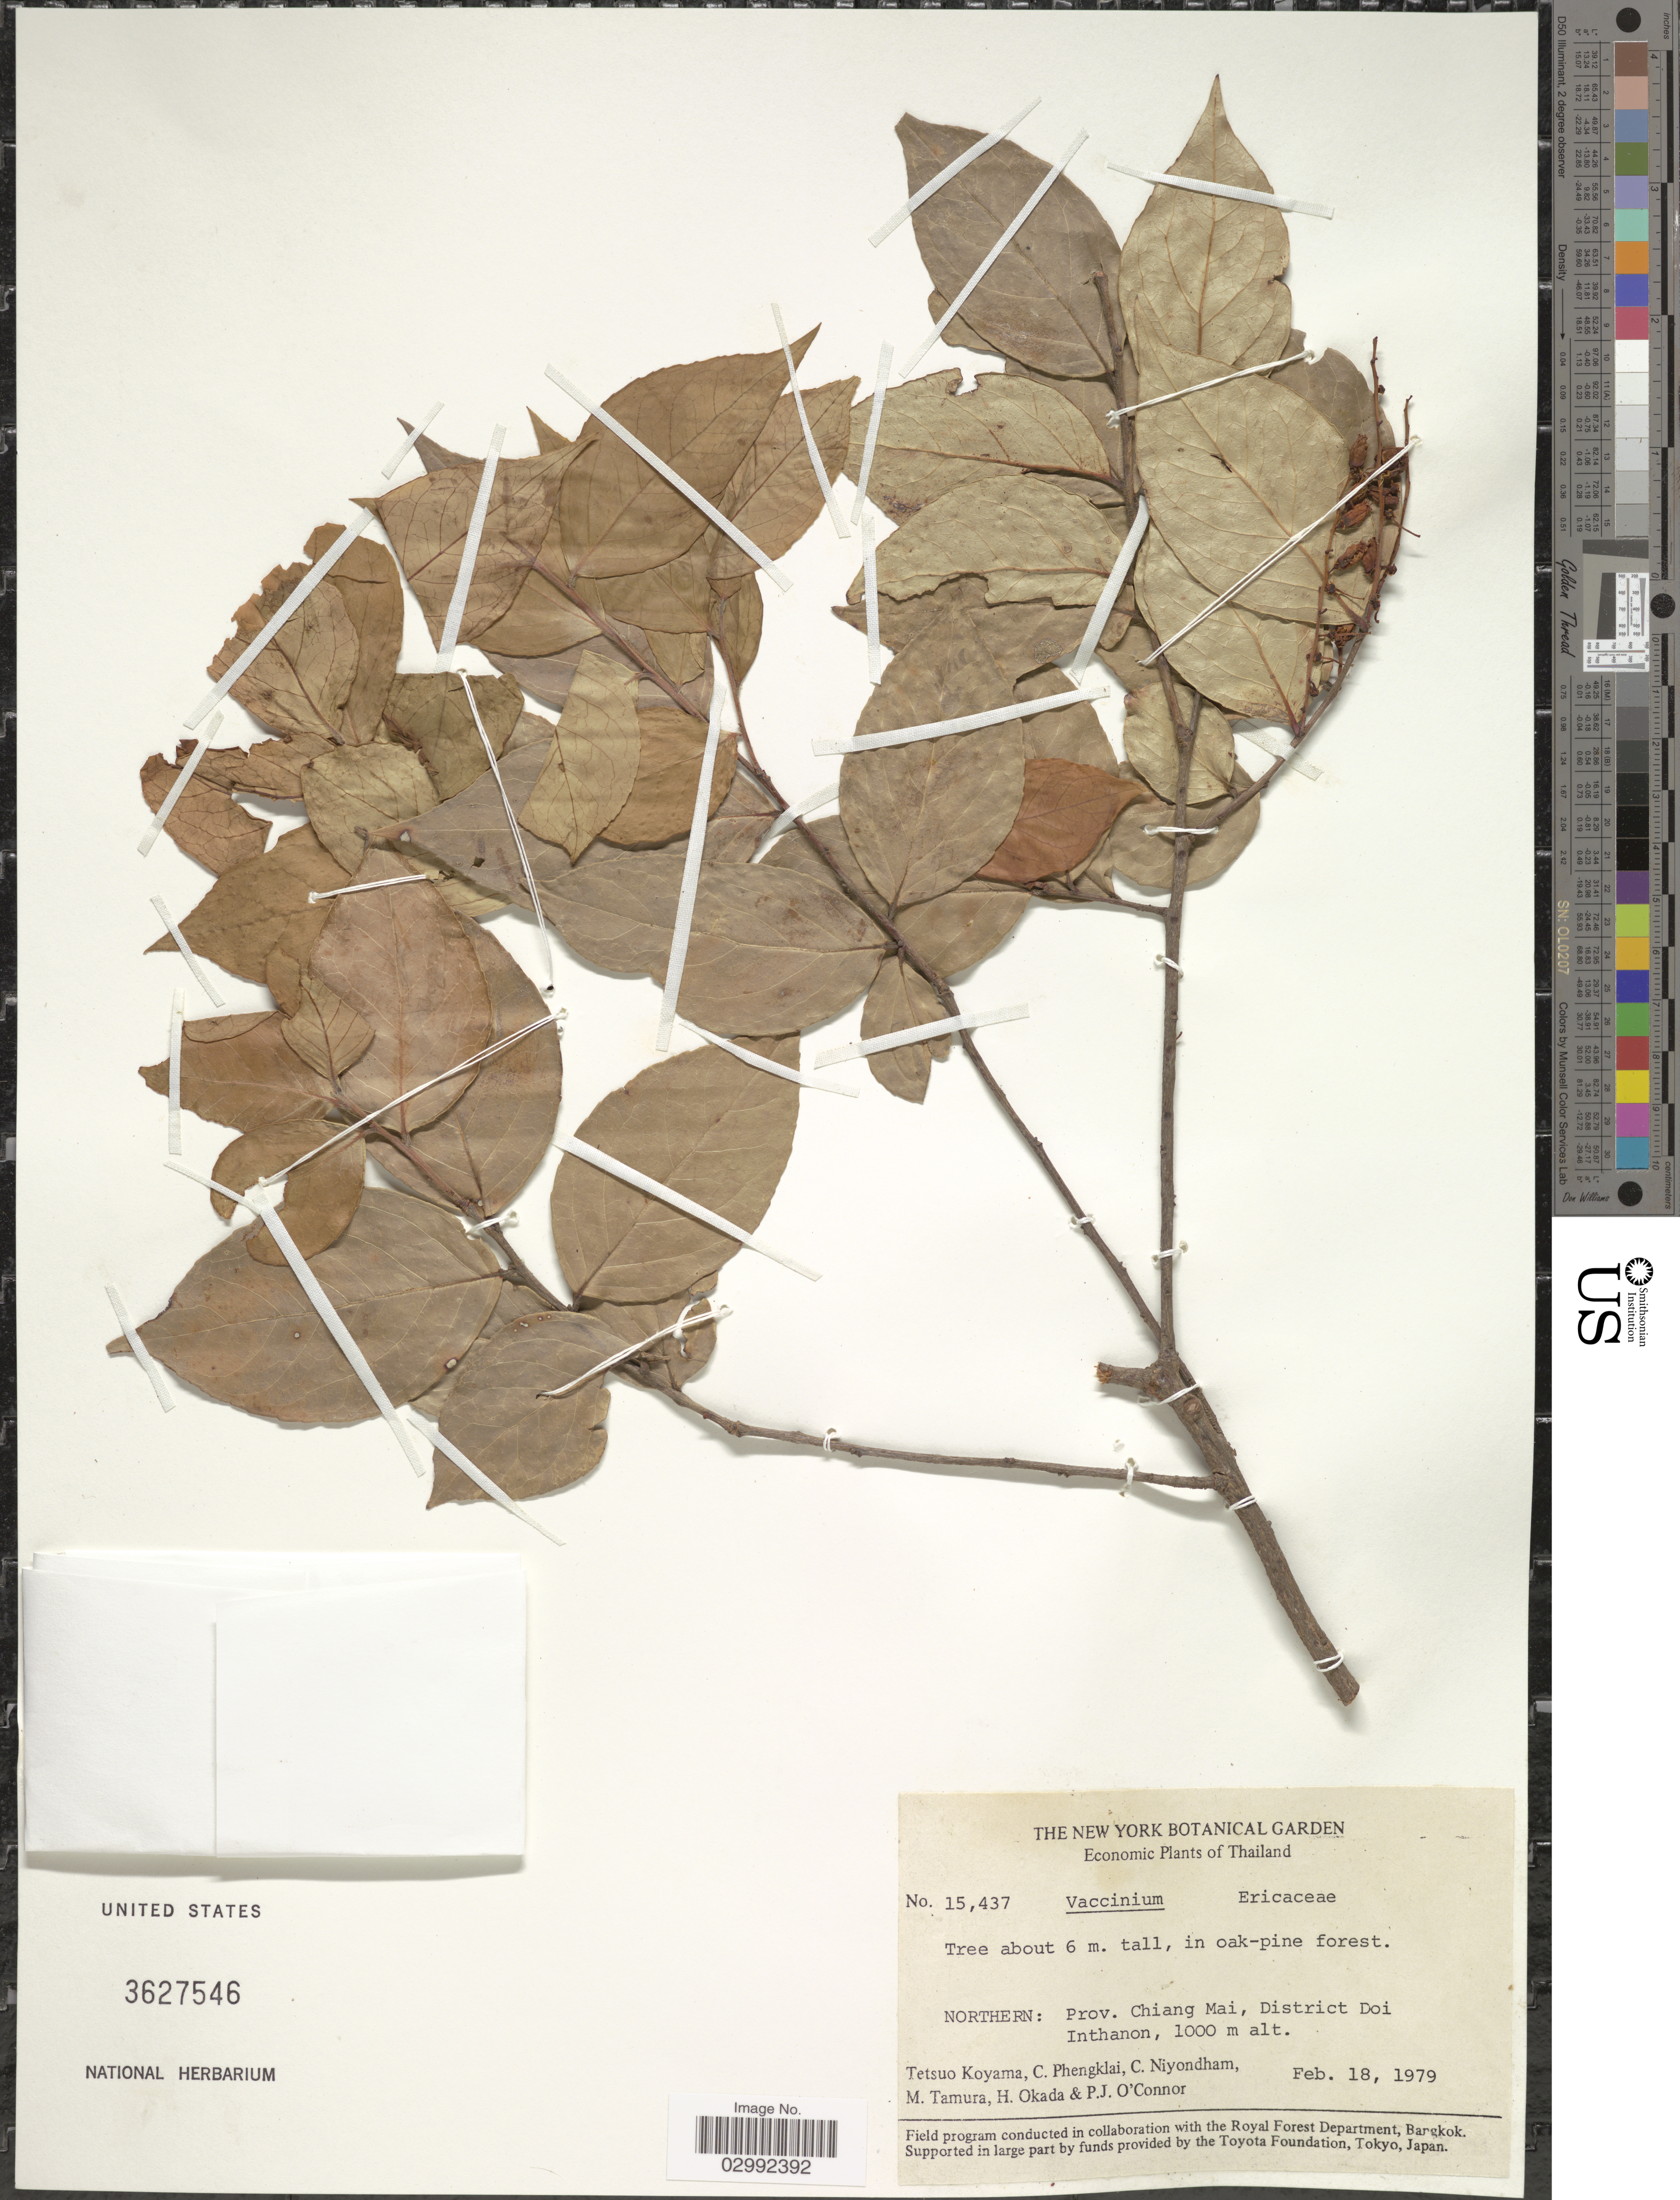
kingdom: Plantae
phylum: Tracheophyta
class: Magnoliopsida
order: Ericales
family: Ericaceae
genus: Vaccinium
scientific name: Vaccinium sp.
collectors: T. Koyama, C. Phengklai, C. Niyondham, M. Tamura & et al.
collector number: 15437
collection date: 1979-02-18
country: Thailand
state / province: Chiang Mai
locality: Northern: Prov. Chiang Mai, District Doi Inthanon.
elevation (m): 1000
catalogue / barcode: US 3627546